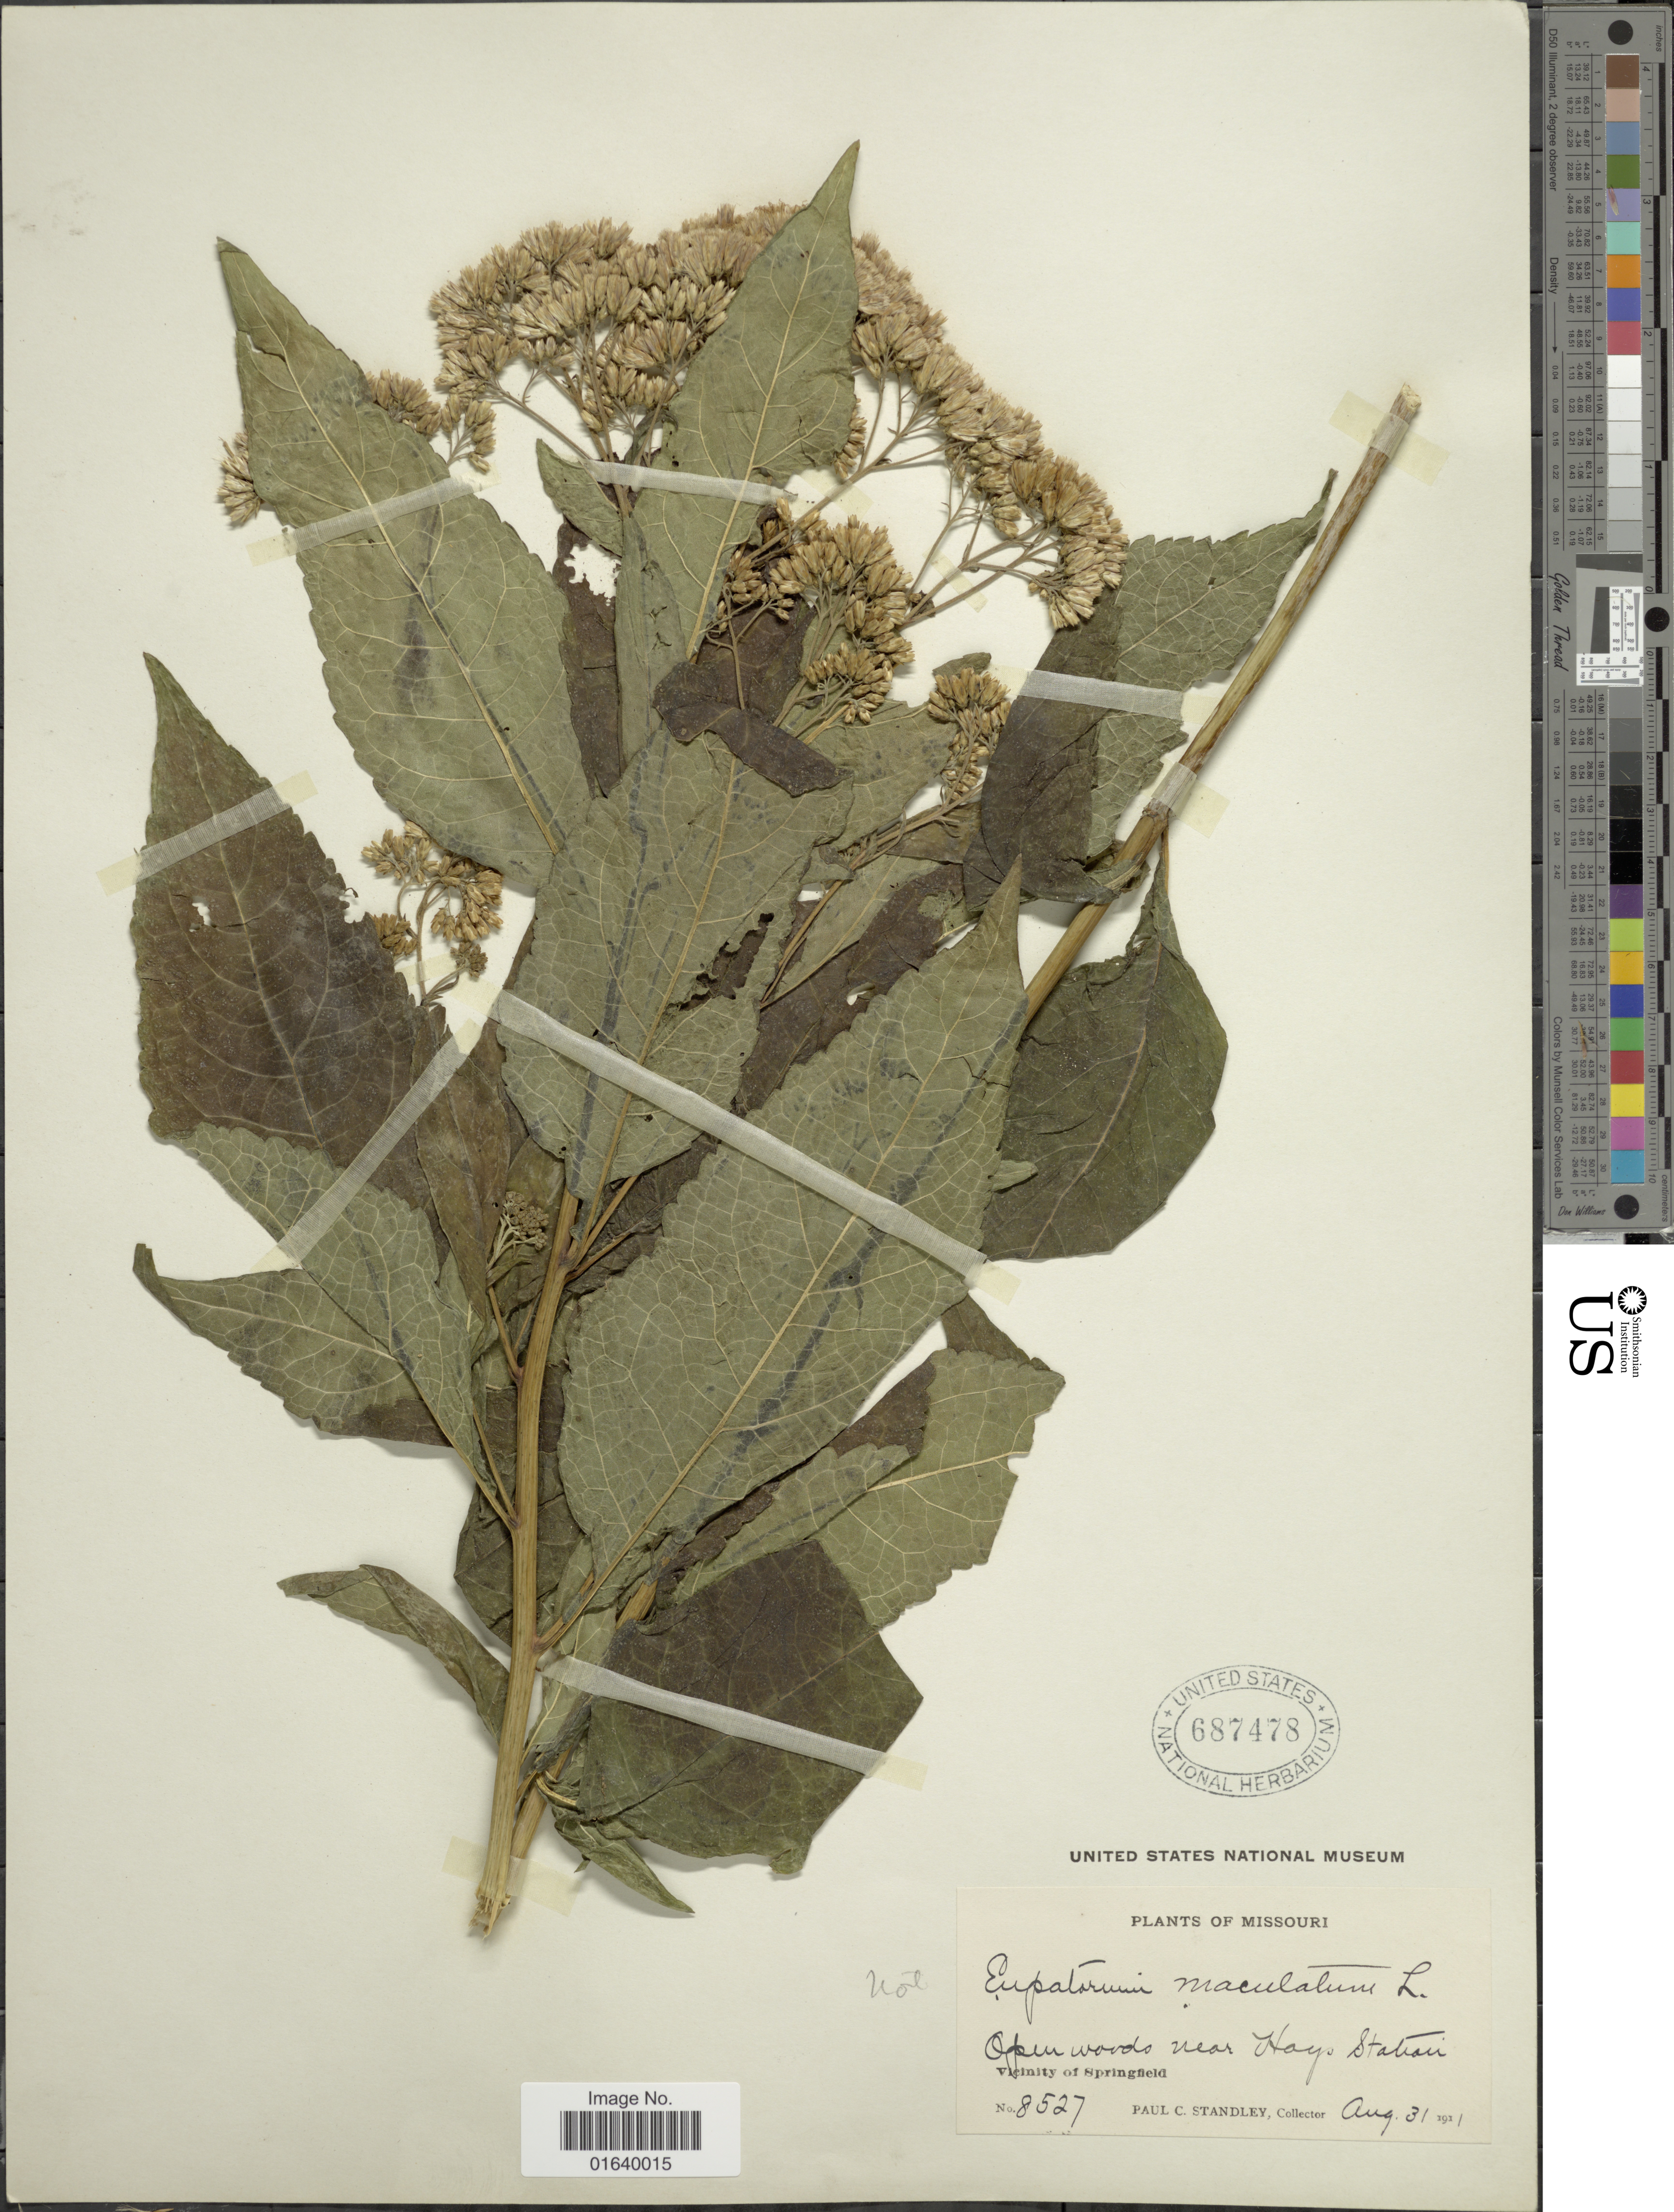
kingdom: Plantae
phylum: Tracheophyta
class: Magnoliopsida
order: Asterales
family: Asteraceae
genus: Eupatorium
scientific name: Eupatorium purpureum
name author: (L.) E.E. Lamont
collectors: P. C. Standley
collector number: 8527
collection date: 1914-08-31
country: United States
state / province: Missouri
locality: Missouri, near Hays Station, vicinity of Springfield.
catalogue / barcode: US 687478